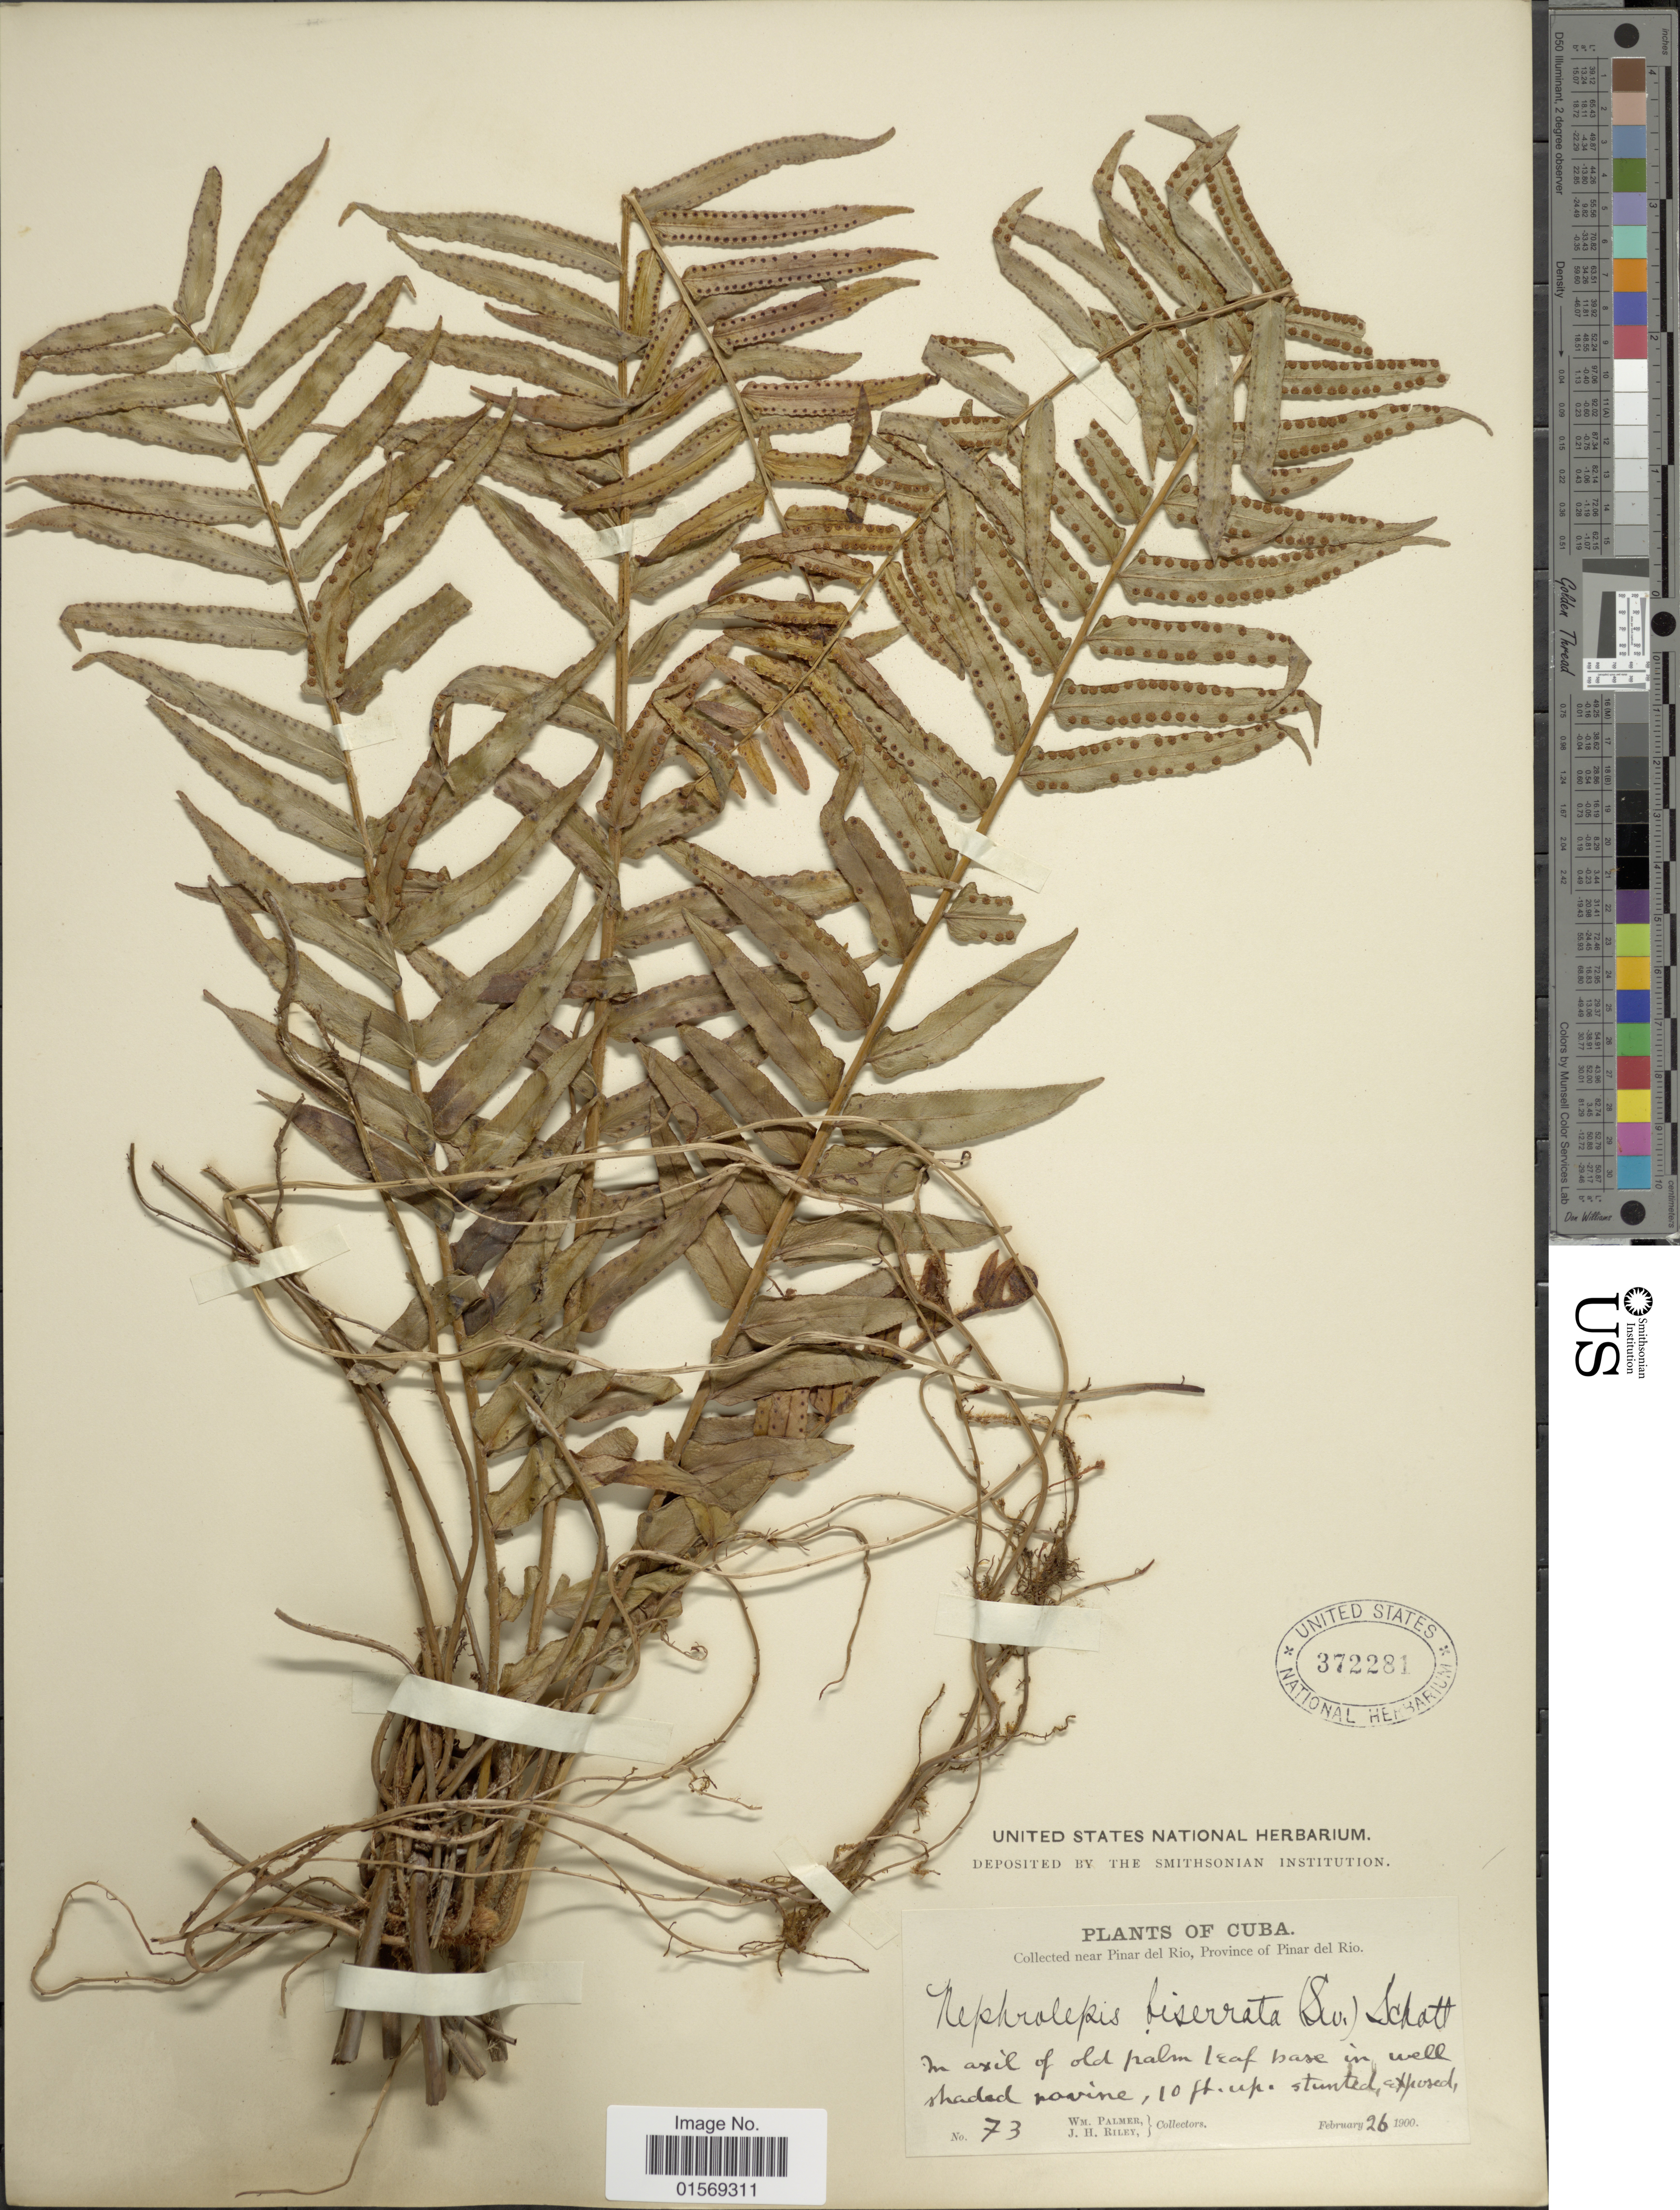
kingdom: Plantae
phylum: Tracheophyta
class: Polypodiopsida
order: Polypodiales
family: Nephrolepidaceae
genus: Nephrolepis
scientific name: Nephrolepis biserrata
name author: (Sw.) Schott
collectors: W. Palmer & J. H. Riley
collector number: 79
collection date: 1900-02-26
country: Cuba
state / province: Pinar del Río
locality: Cuba. Pinar del Rio, Province of Pinar del Rio.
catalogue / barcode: US 372281